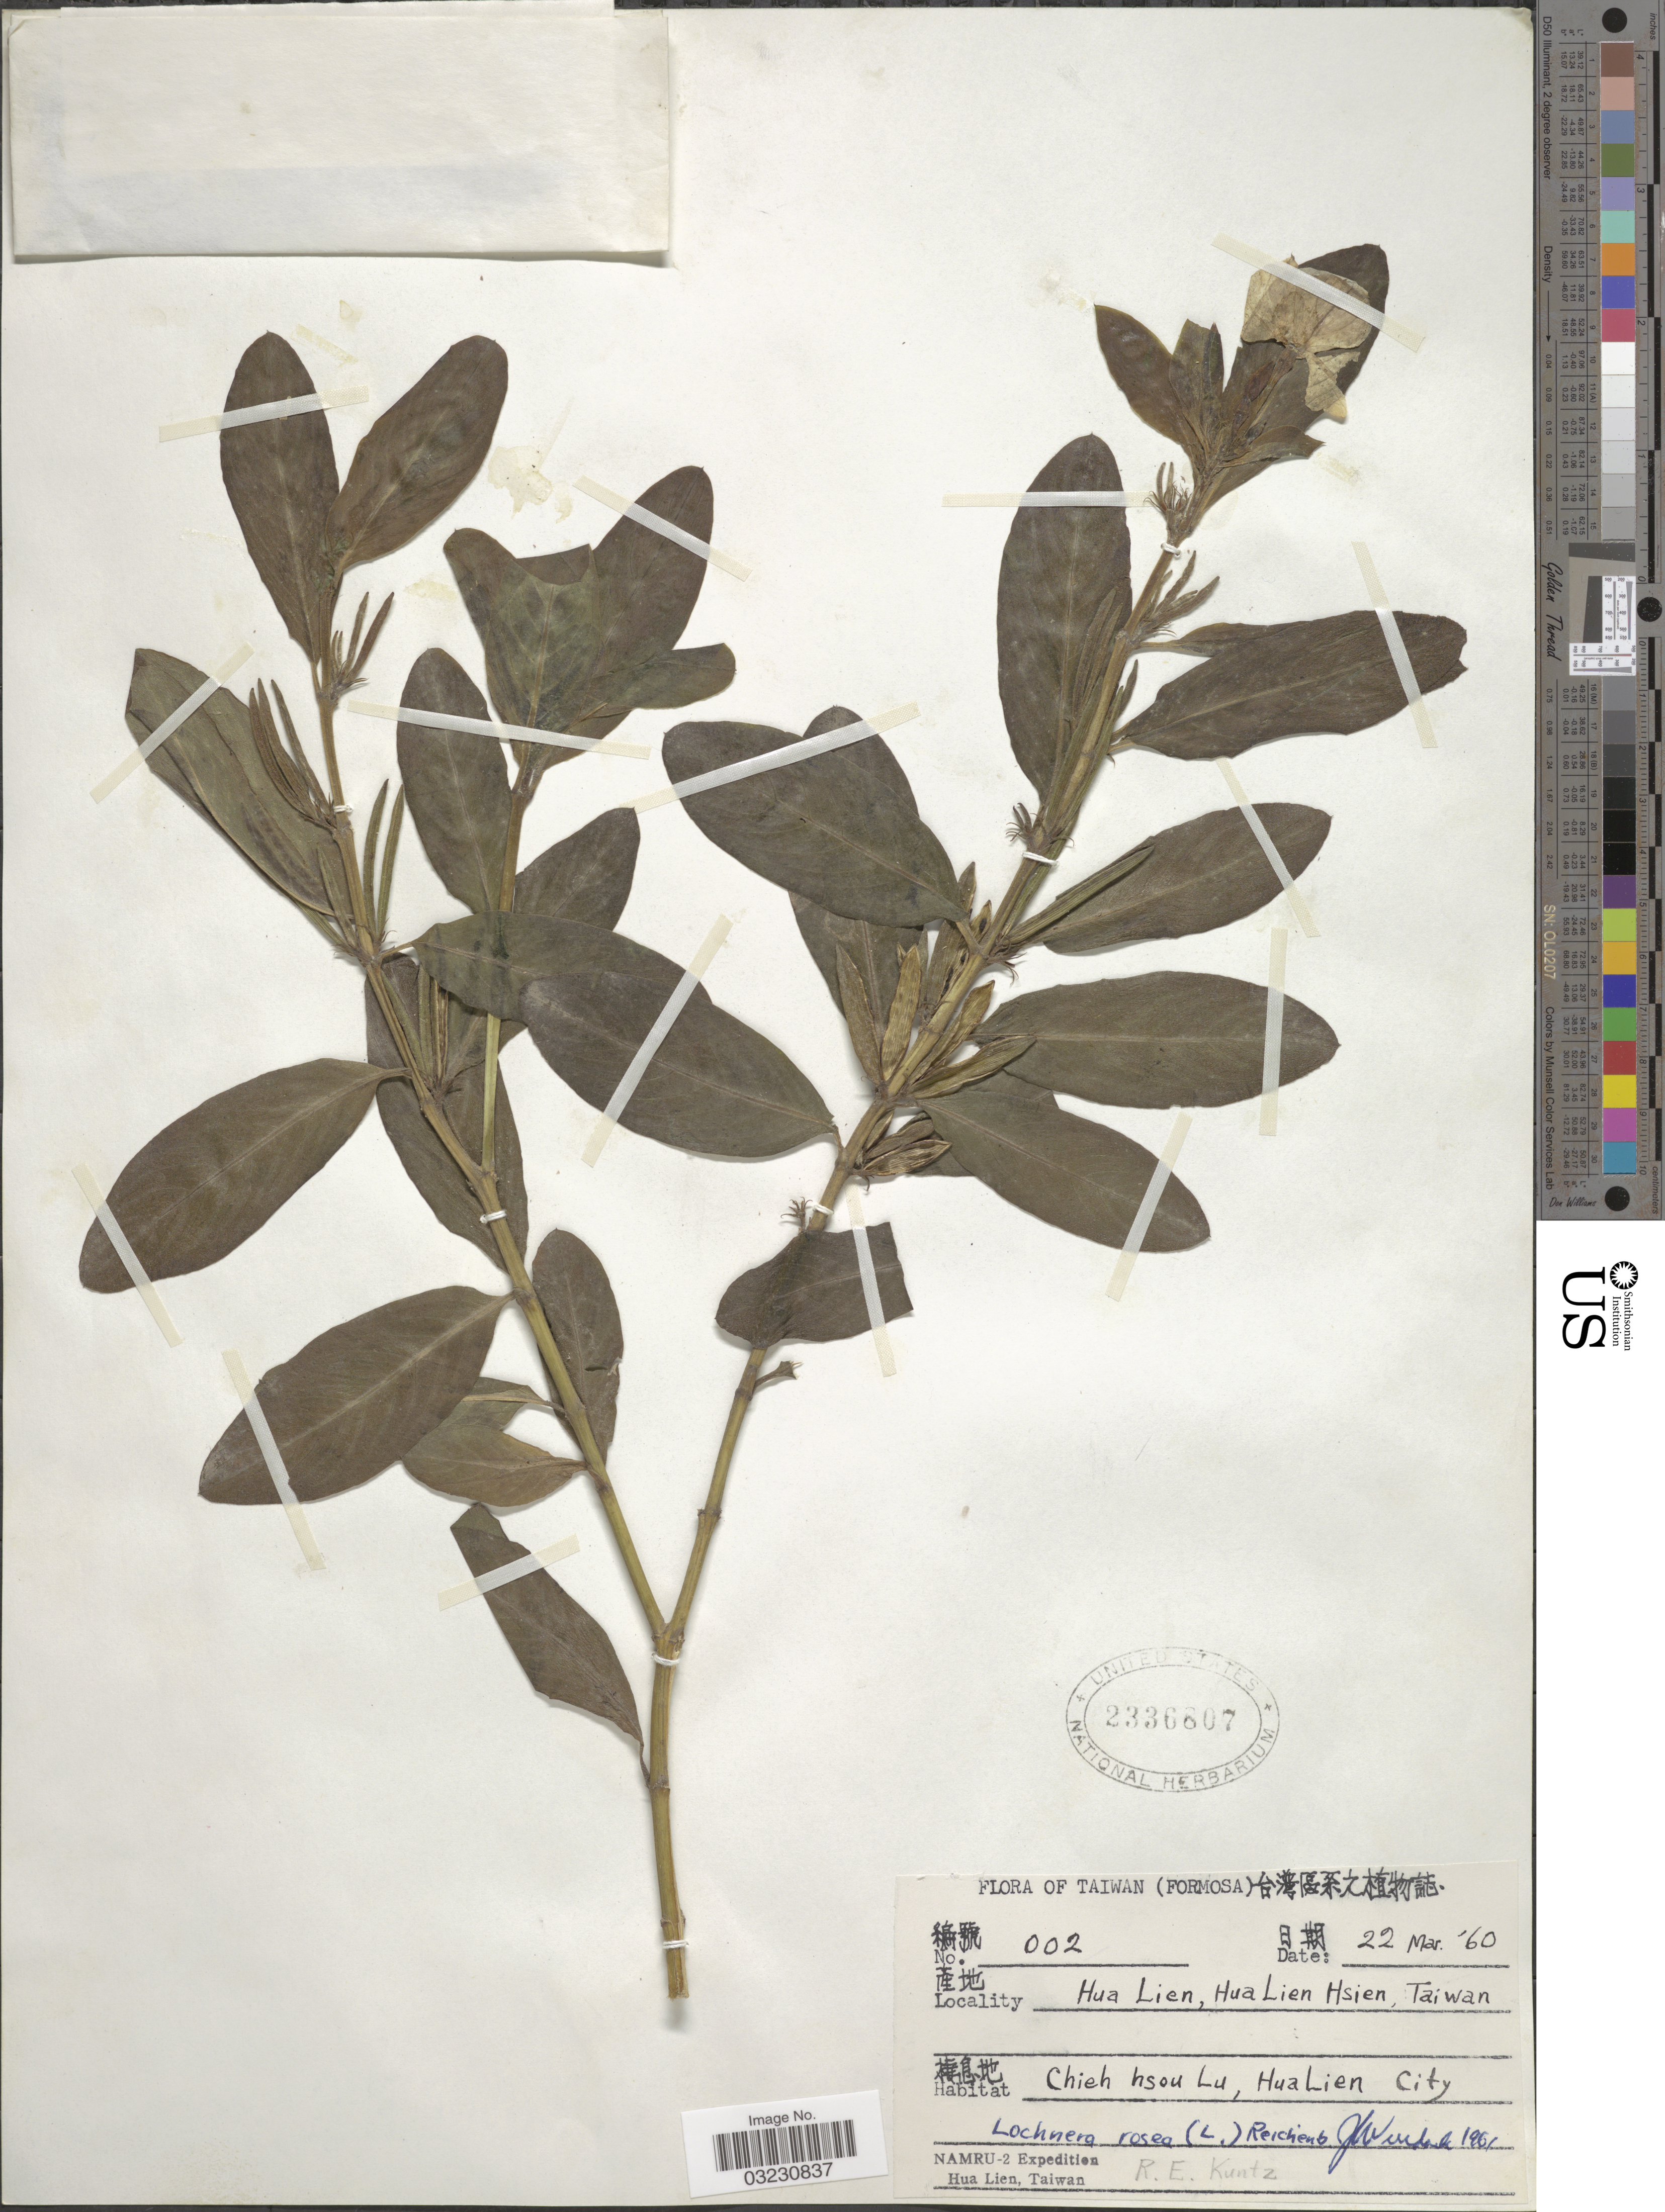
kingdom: Plantae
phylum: Tracheophyta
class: Magnoliopsida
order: Gentianales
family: Apocynaceae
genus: Catharanthus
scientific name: Catharanthus roseus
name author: (L.) G. Don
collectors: R. E. Kuntz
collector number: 002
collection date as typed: Transcribed d/m/y: 22/3/60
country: Taiwan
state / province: Hualien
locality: (Formosa) Chieh hsou Lu, HuaLien City.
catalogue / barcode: US 2336807